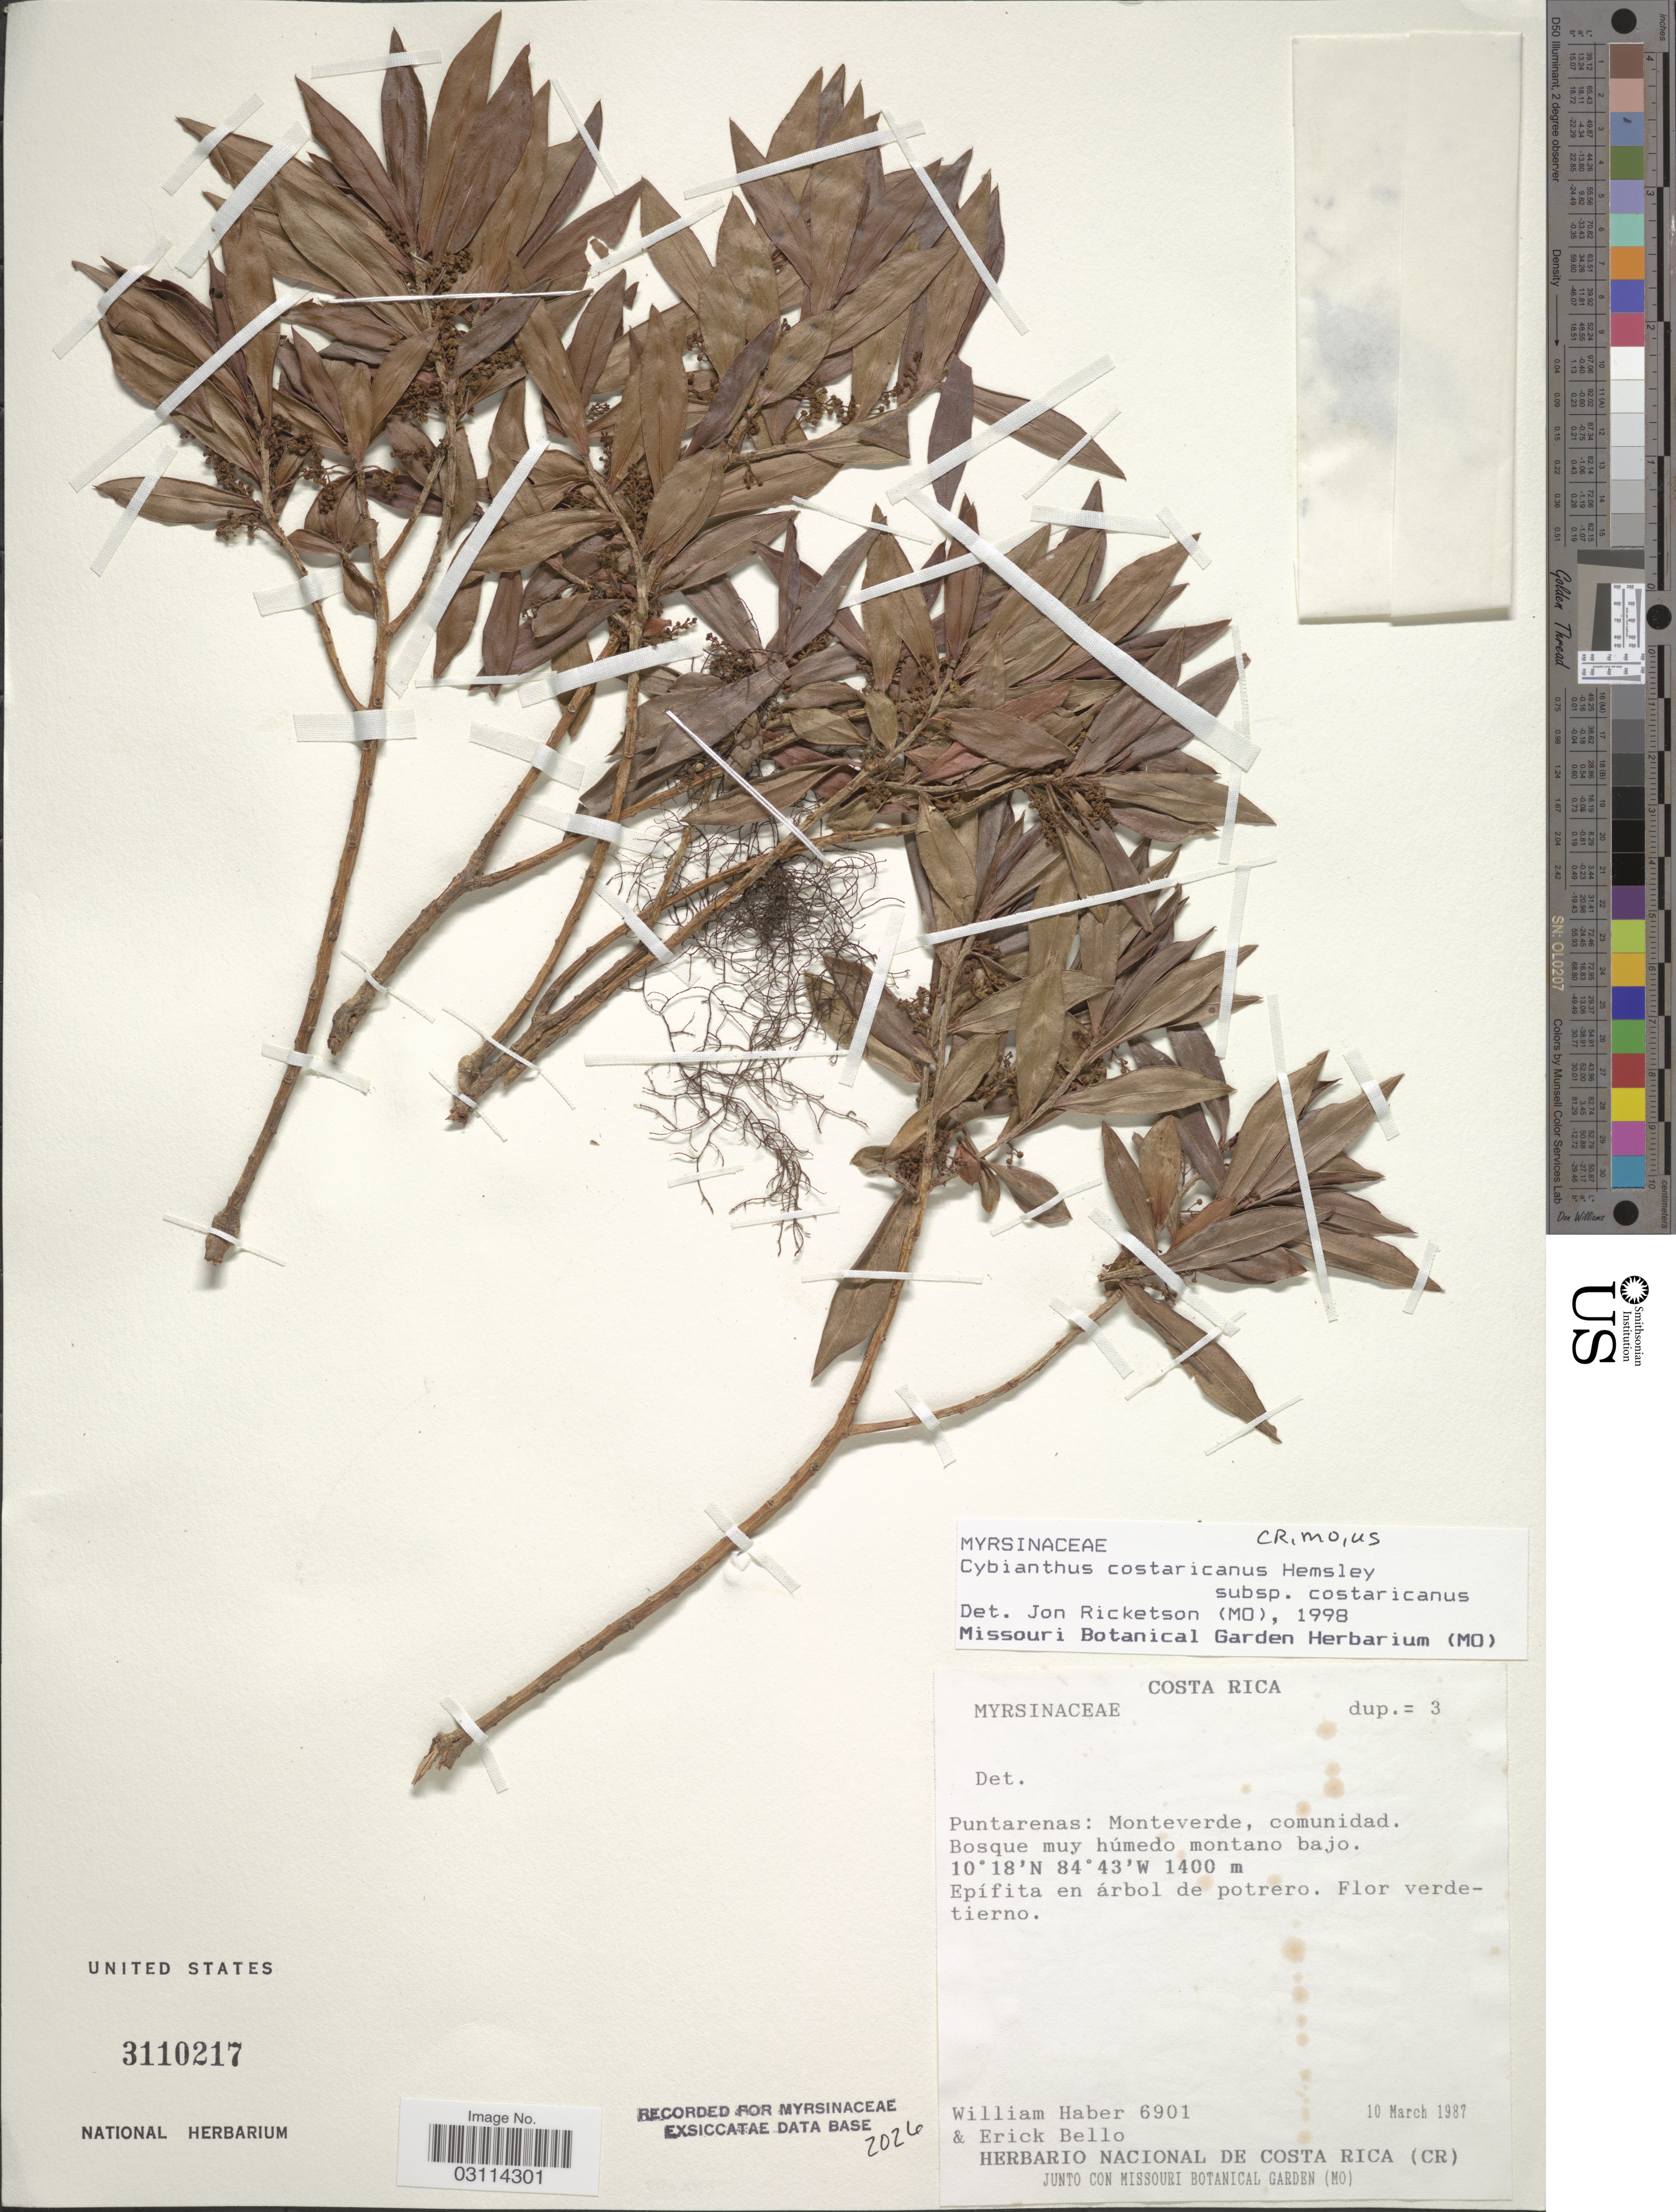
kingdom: Plantae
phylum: Tracheophyta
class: Magnoliopsida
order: Ericales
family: Primulaceae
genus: Cybianthus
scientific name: Cybianthus costaricanus subsp. costaricanus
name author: Hemsl.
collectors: W. Haber & E. Bello C.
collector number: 6901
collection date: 1987-03-10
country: Costa Rica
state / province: Puntarenas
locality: Monteverde, comunidad.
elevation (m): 1400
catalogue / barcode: US 3110217